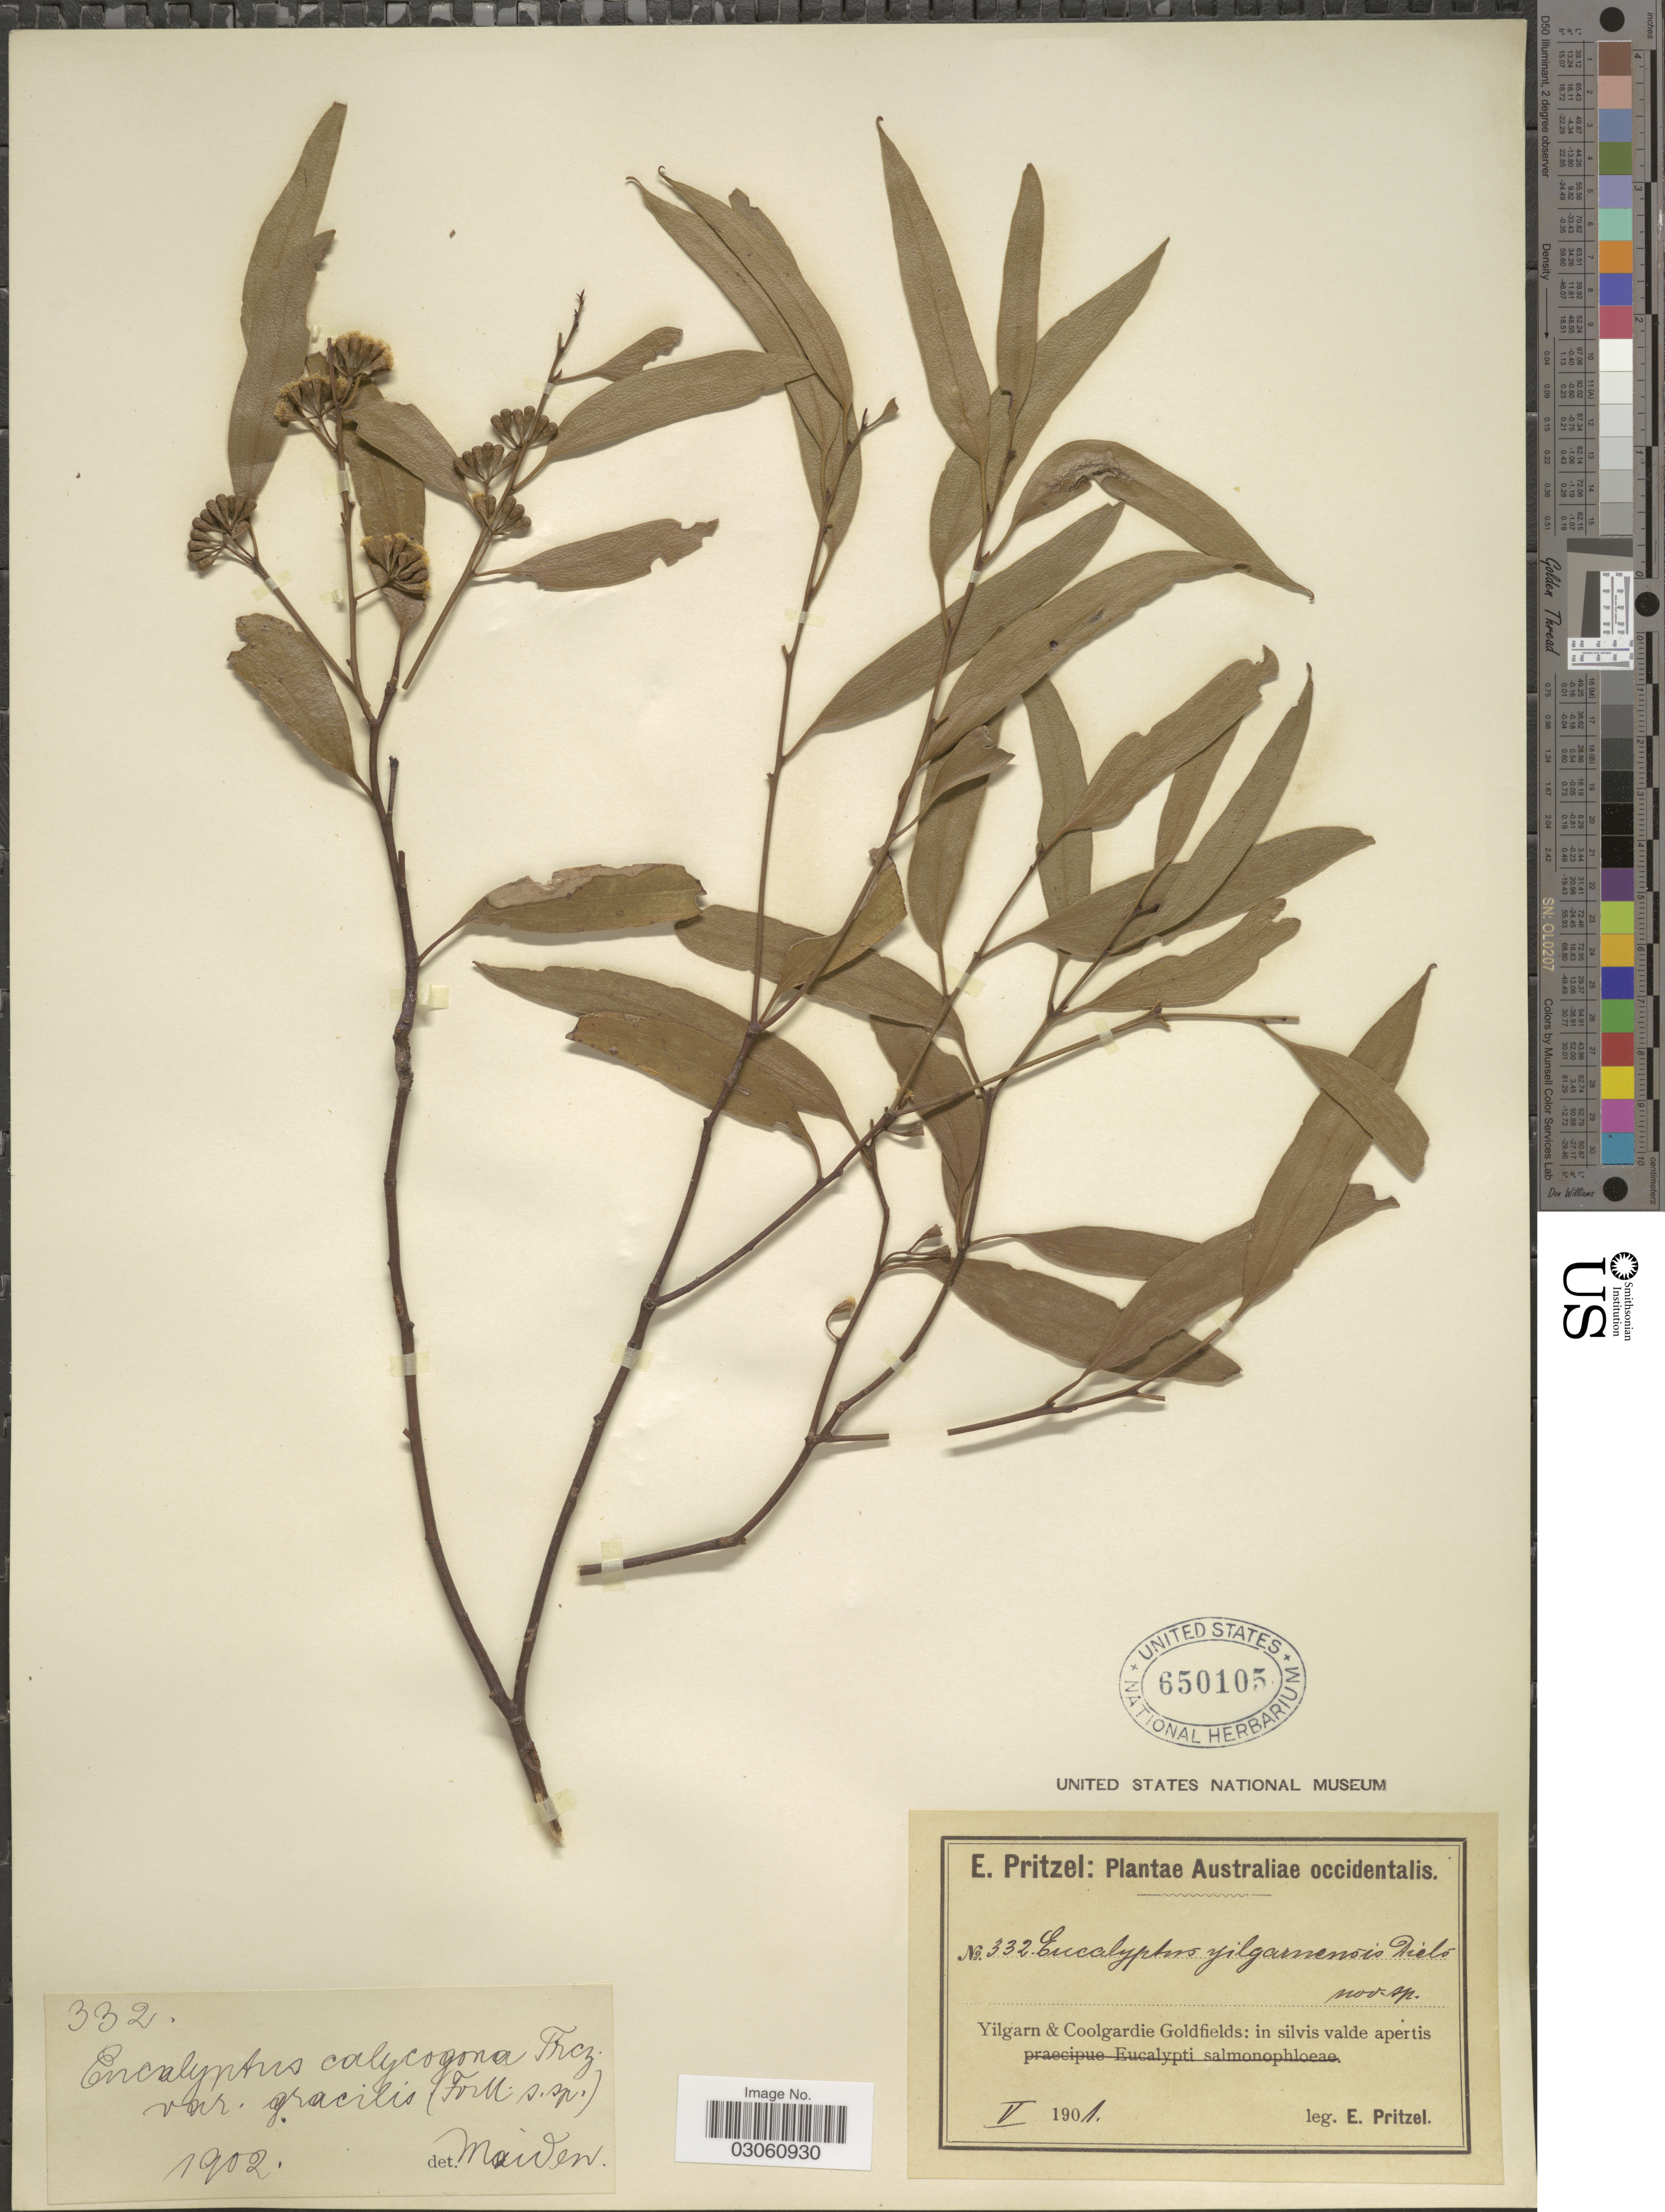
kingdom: Plantae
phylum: Tracheophyta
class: Magnoliopsida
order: Myrtales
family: Myrtaceae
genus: Eucalyptus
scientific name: Eucalyptus calycogona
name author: Turcz.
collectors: E. G. Pritzel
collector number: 332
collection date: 1901-05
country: Australia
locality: Yilgarn & Coolgardie Goldfields: in silvis valde apertis.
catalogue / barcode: US 650105